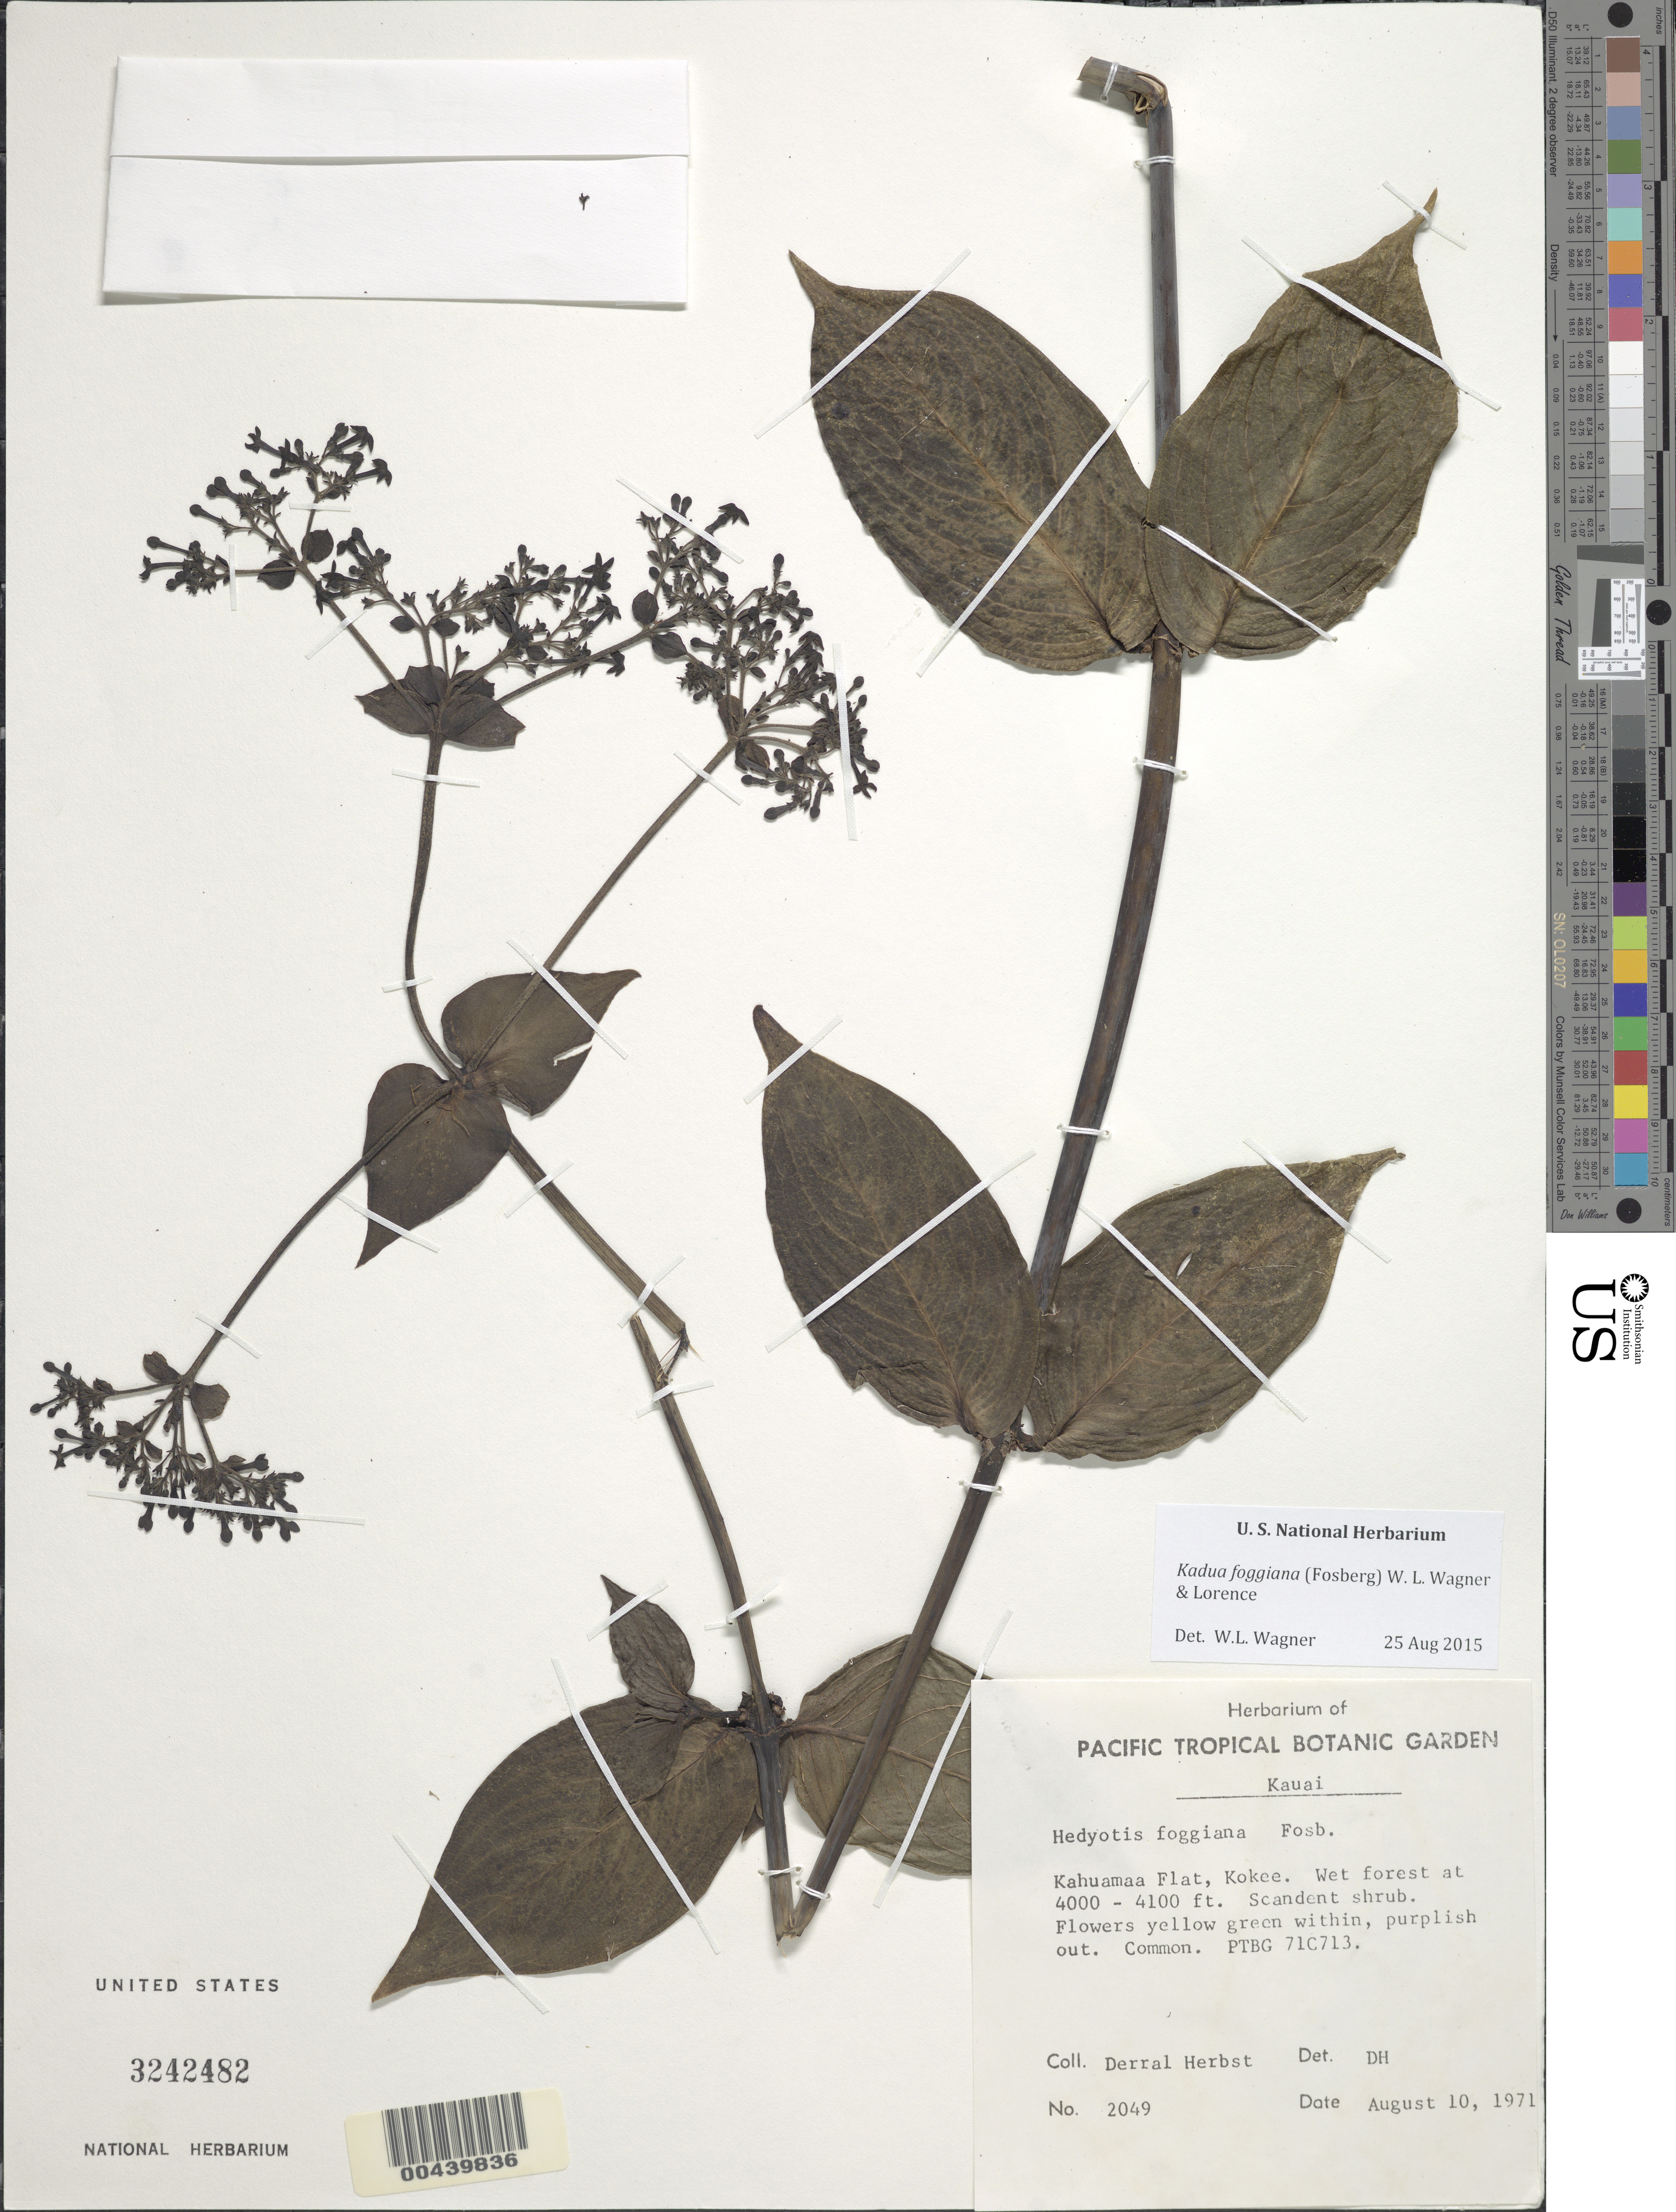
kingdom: Plantae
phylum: Tracheophyta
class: Magnoliopsida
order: Gentianales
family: Rubiaceae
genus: Kadua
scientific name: Kadua foggiana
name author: (Fosberg) W.L. Wagner & Lorence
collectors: D. R. Herbst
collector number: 2049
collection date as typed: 10 Aug 1971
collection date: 1971-08-10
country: United States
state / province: Hawaii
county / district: Kauai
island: Kaua'i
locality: Kahuamaa Flat, Kokee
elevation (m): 1219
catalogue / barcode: US 3242482